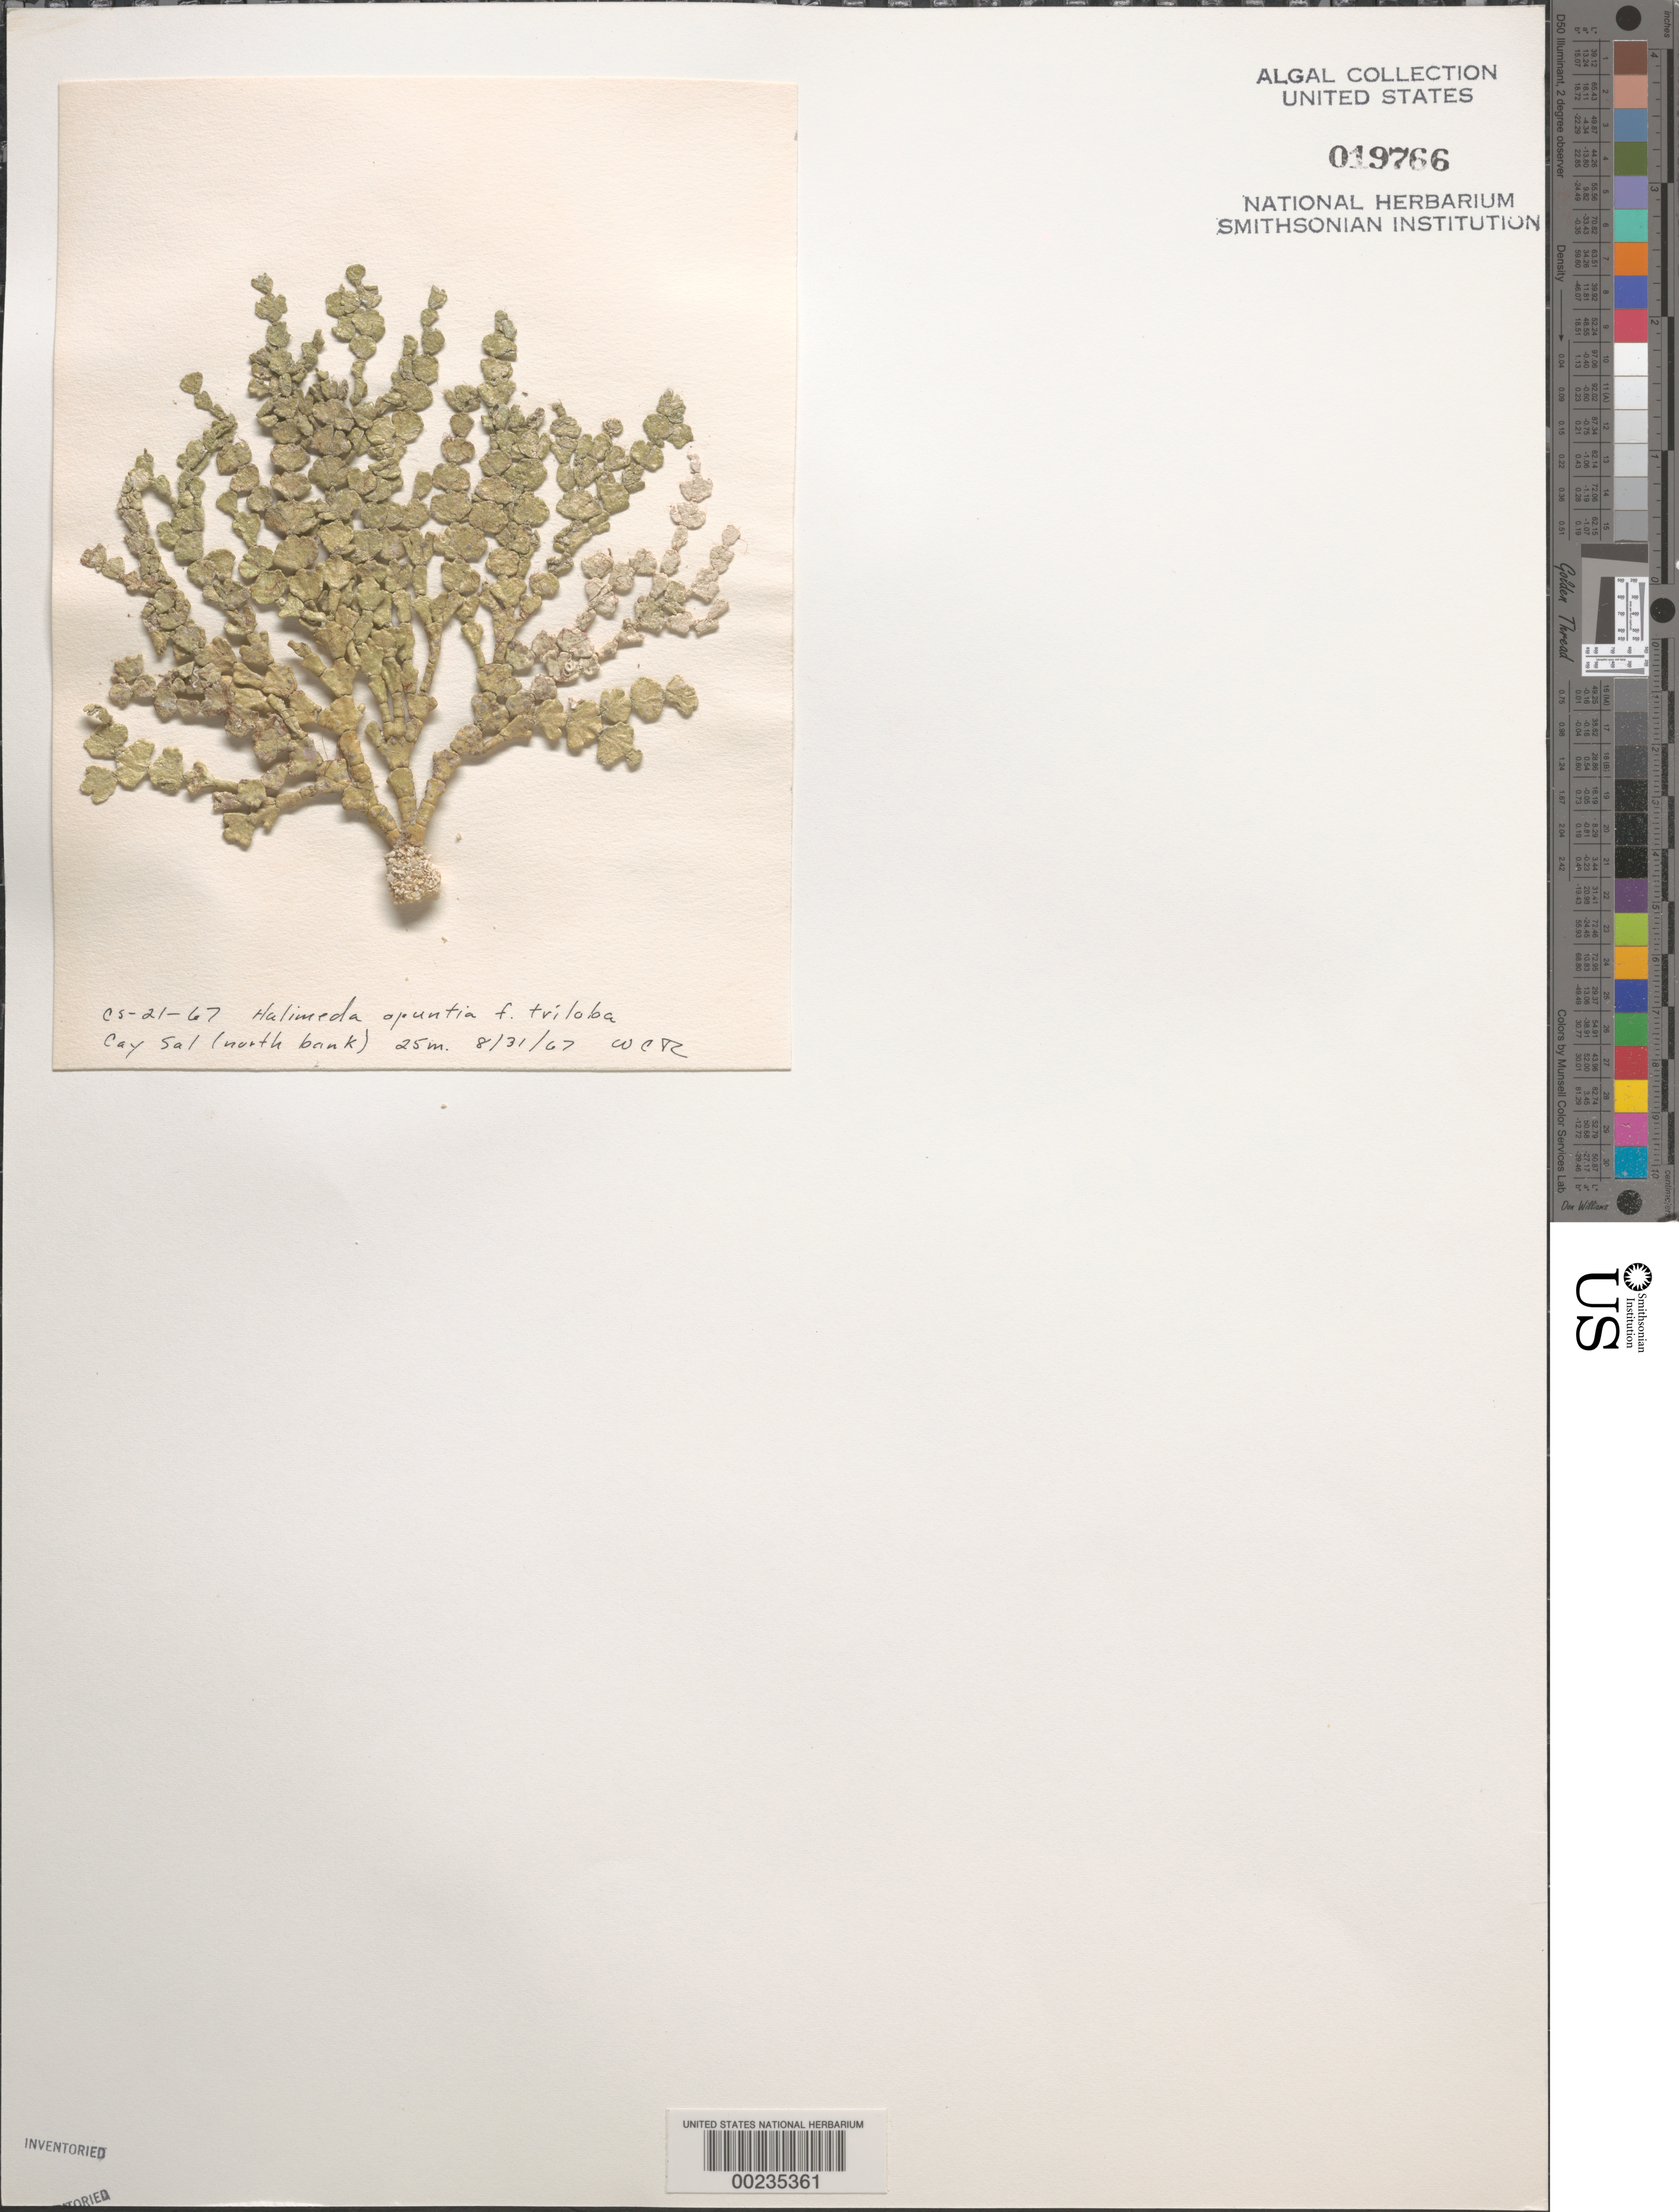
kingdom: Plantae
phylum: Chlorophyta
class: Ulvophyceae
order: Bryopsidales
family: Halimedaceae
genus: Halimeda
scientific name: Halimeda opuntia f. triloba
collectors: W. C. Roth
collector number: Cs-21-67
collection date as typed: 31 Aug 1967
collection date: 1967-08-31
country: United States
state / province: Florida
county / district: Monroe County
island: Cay Sal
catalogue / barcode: US 19766